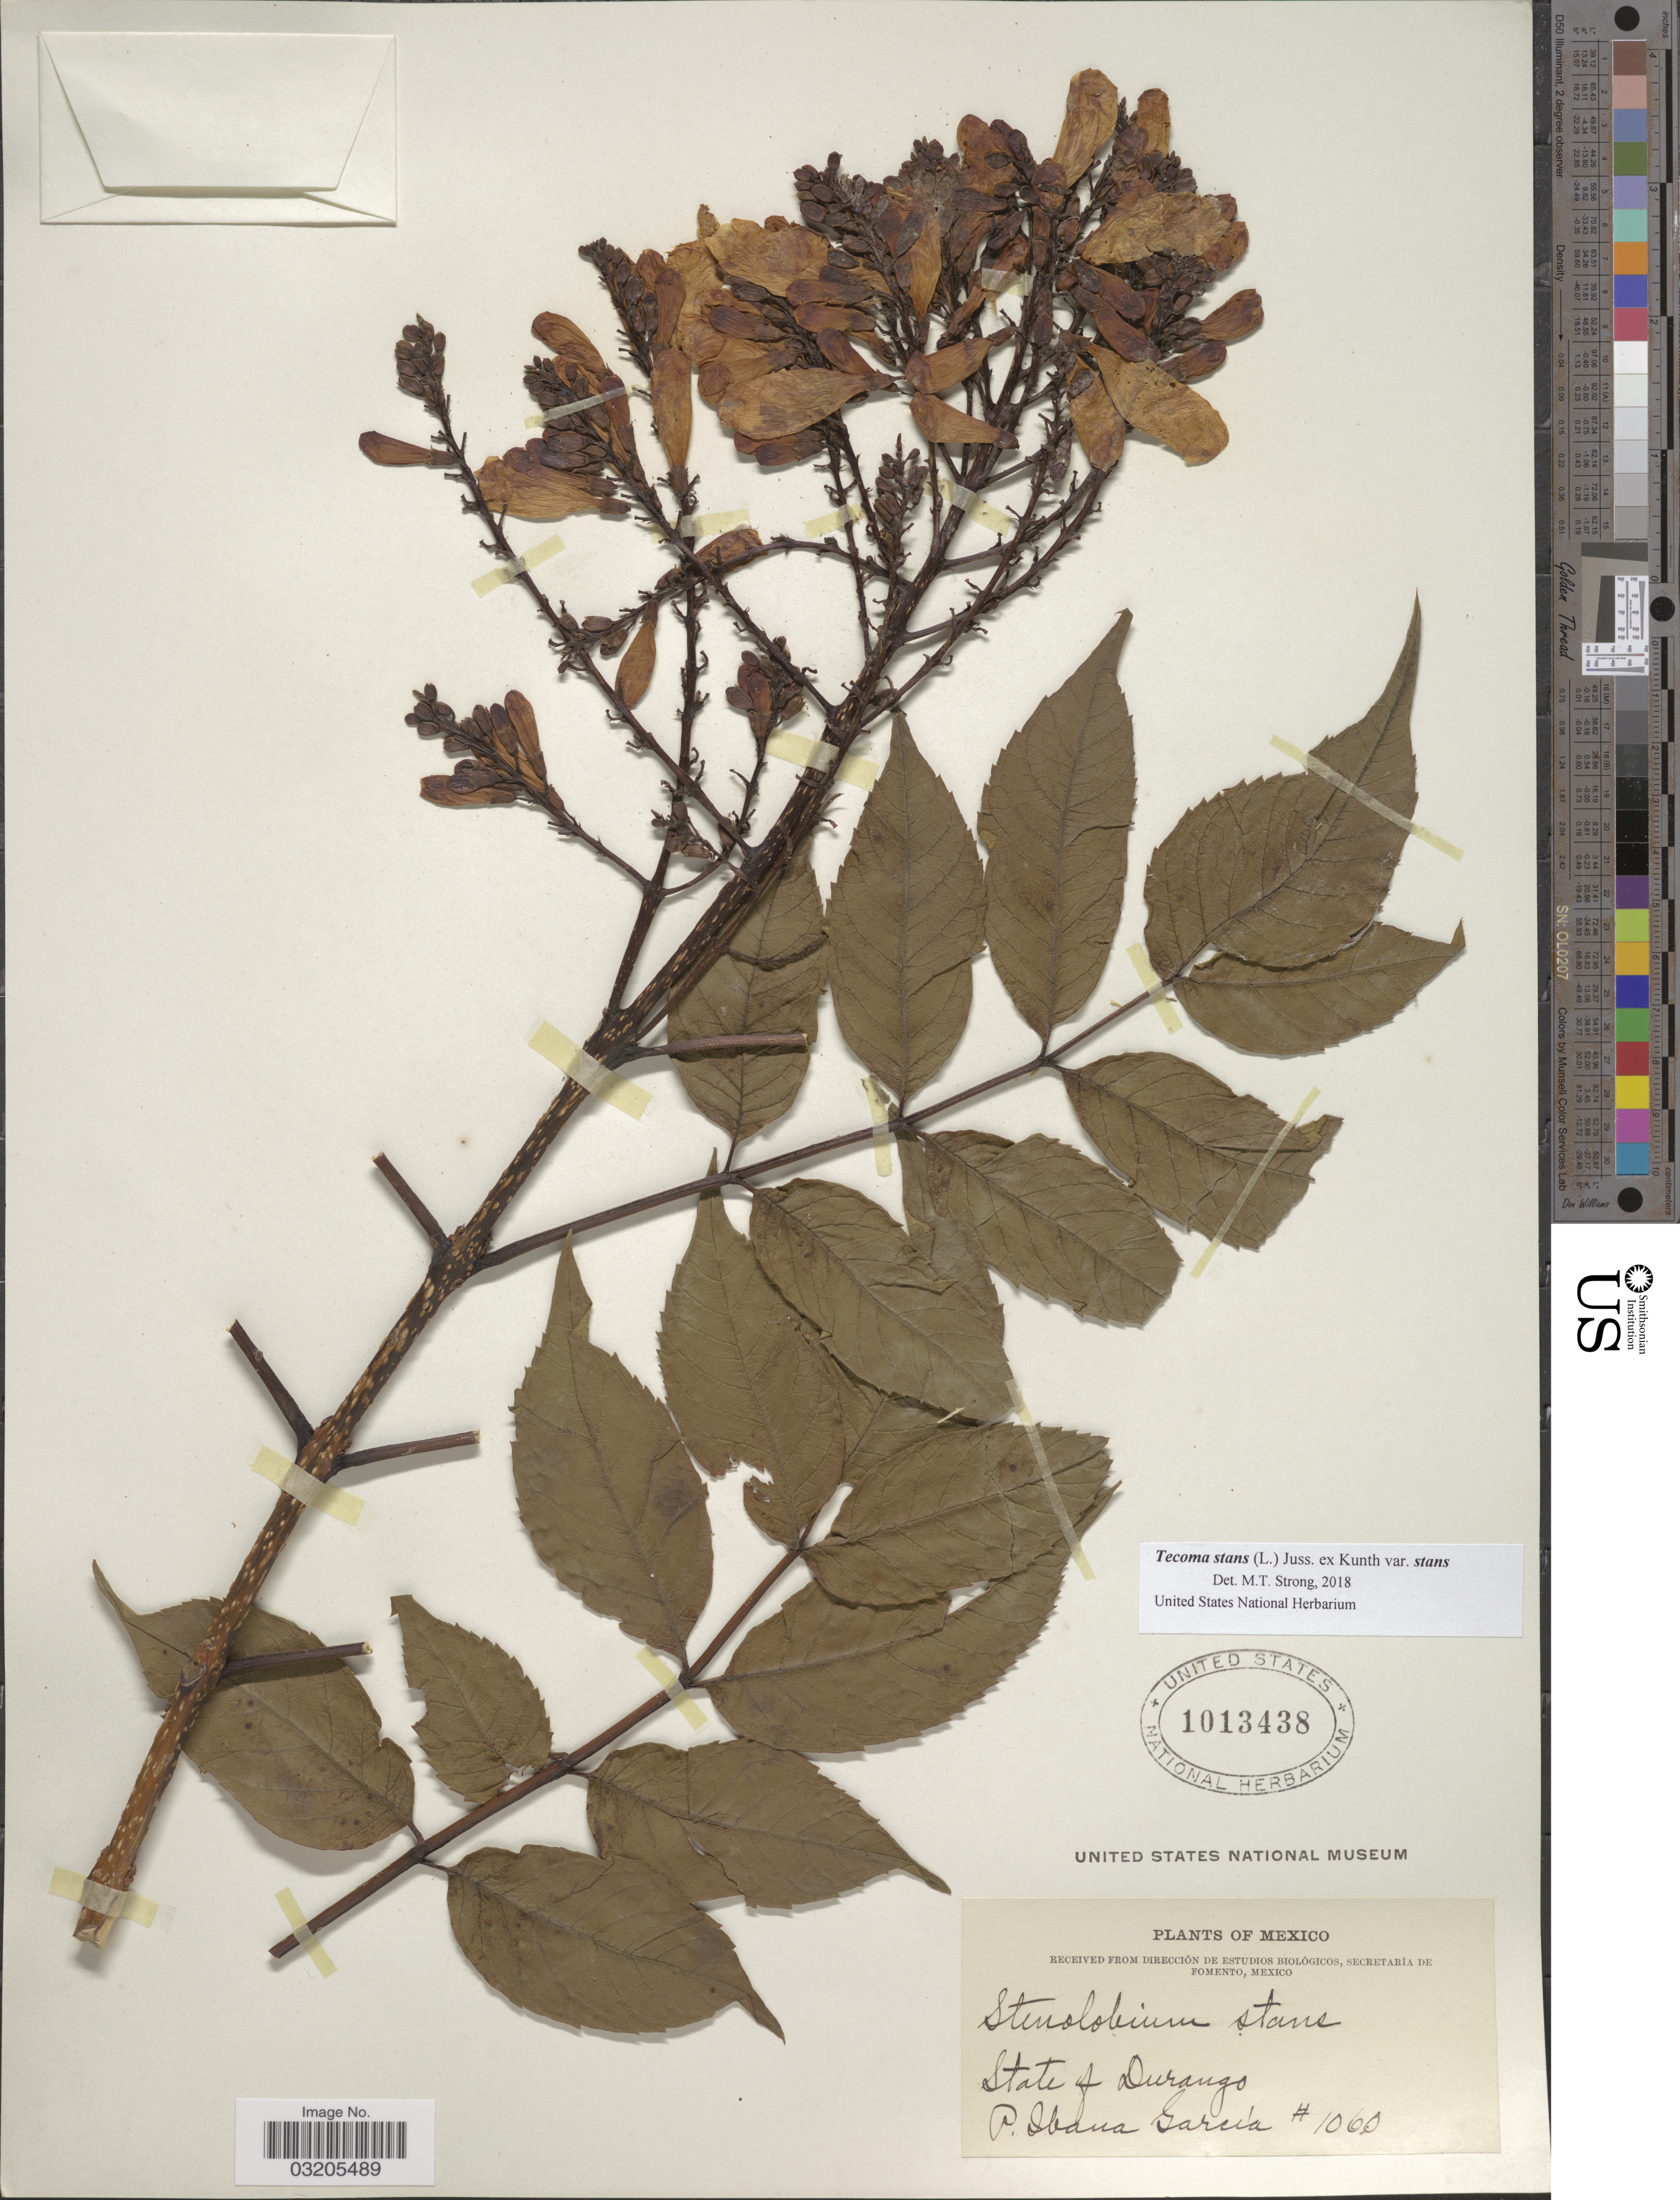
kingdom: Plantae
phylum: Tracheophyta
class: Magnoliopsida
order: Lamiales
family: Bignoniaceae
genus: Tecoma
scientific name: Tecoma stans var. stans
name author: (L.) Juss. ex Kunth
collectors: P. I. Garcia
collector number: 1060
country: Mexico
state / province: Durango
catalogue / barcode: US 1013438